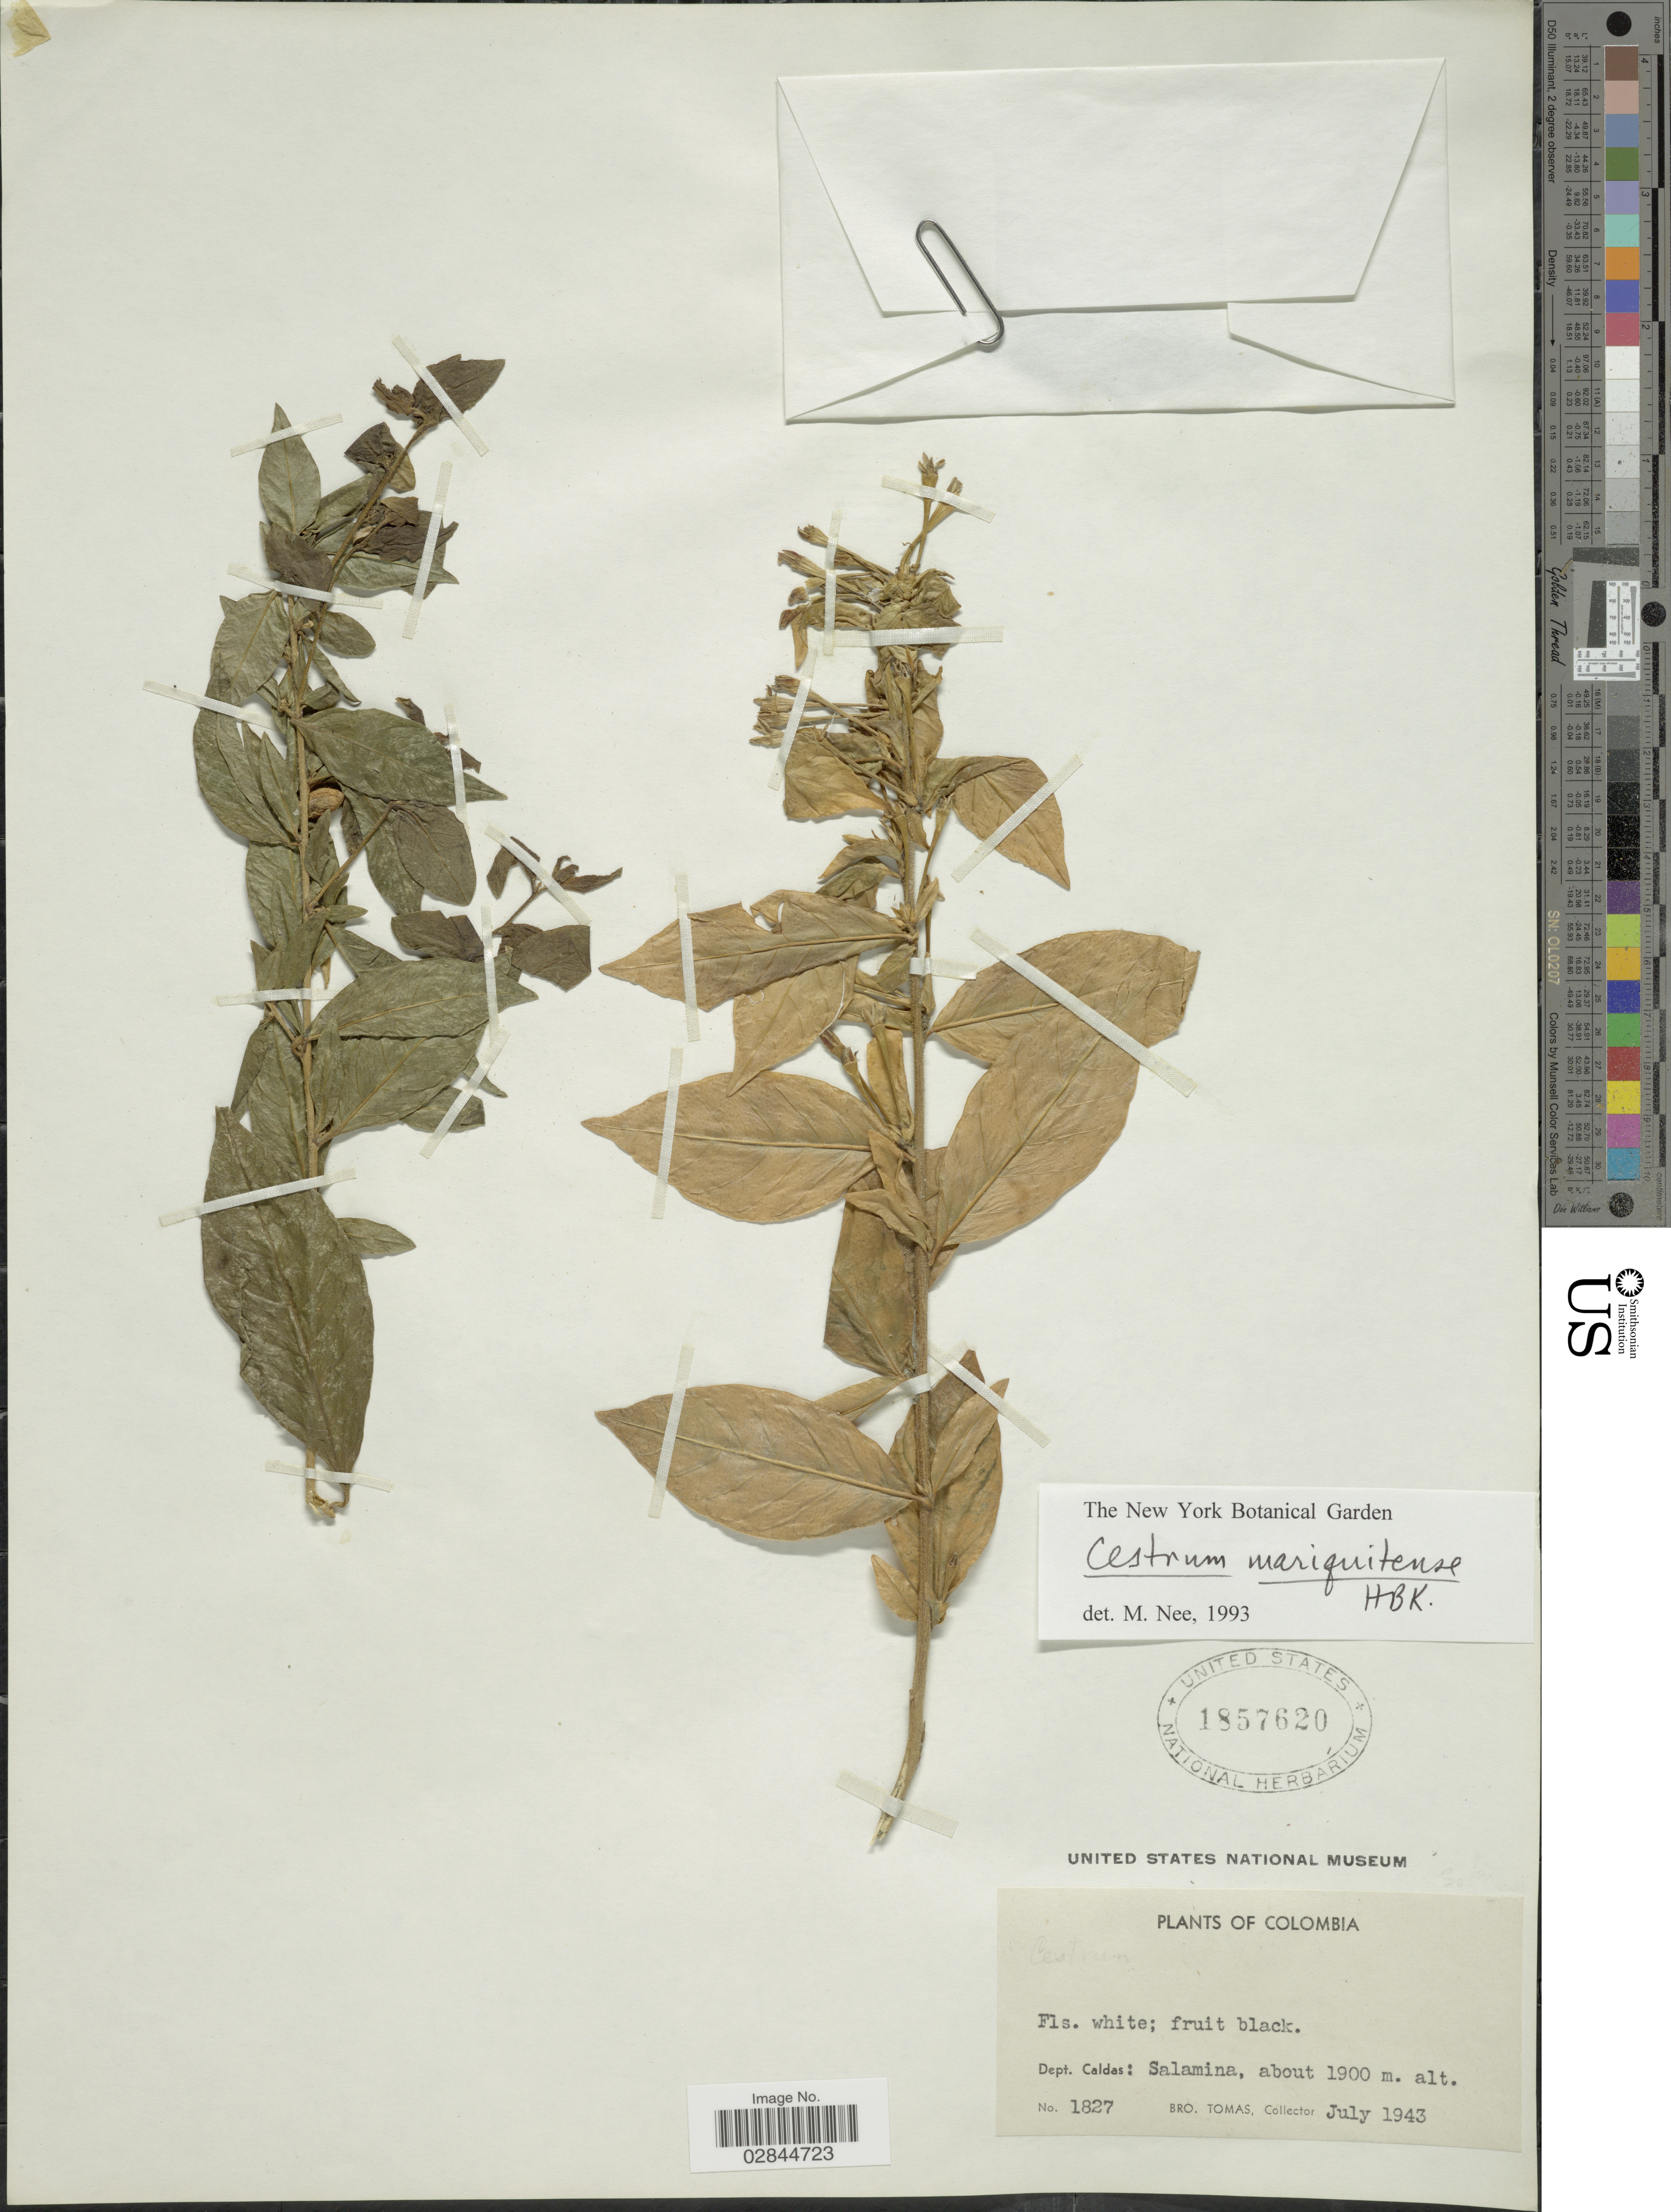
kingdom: Plantae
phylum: Tracheophyta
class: Magnoliopsida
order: Solanales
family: Solanaceae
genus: Cestrum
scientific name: Cestrum mariquitense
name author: Kunth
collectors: B. Tomas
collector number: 1827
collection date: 1943-07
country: Colombia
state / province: Caldas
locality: Dept. Caldas: Salamina.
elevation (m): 1900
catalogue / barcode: US 1857620